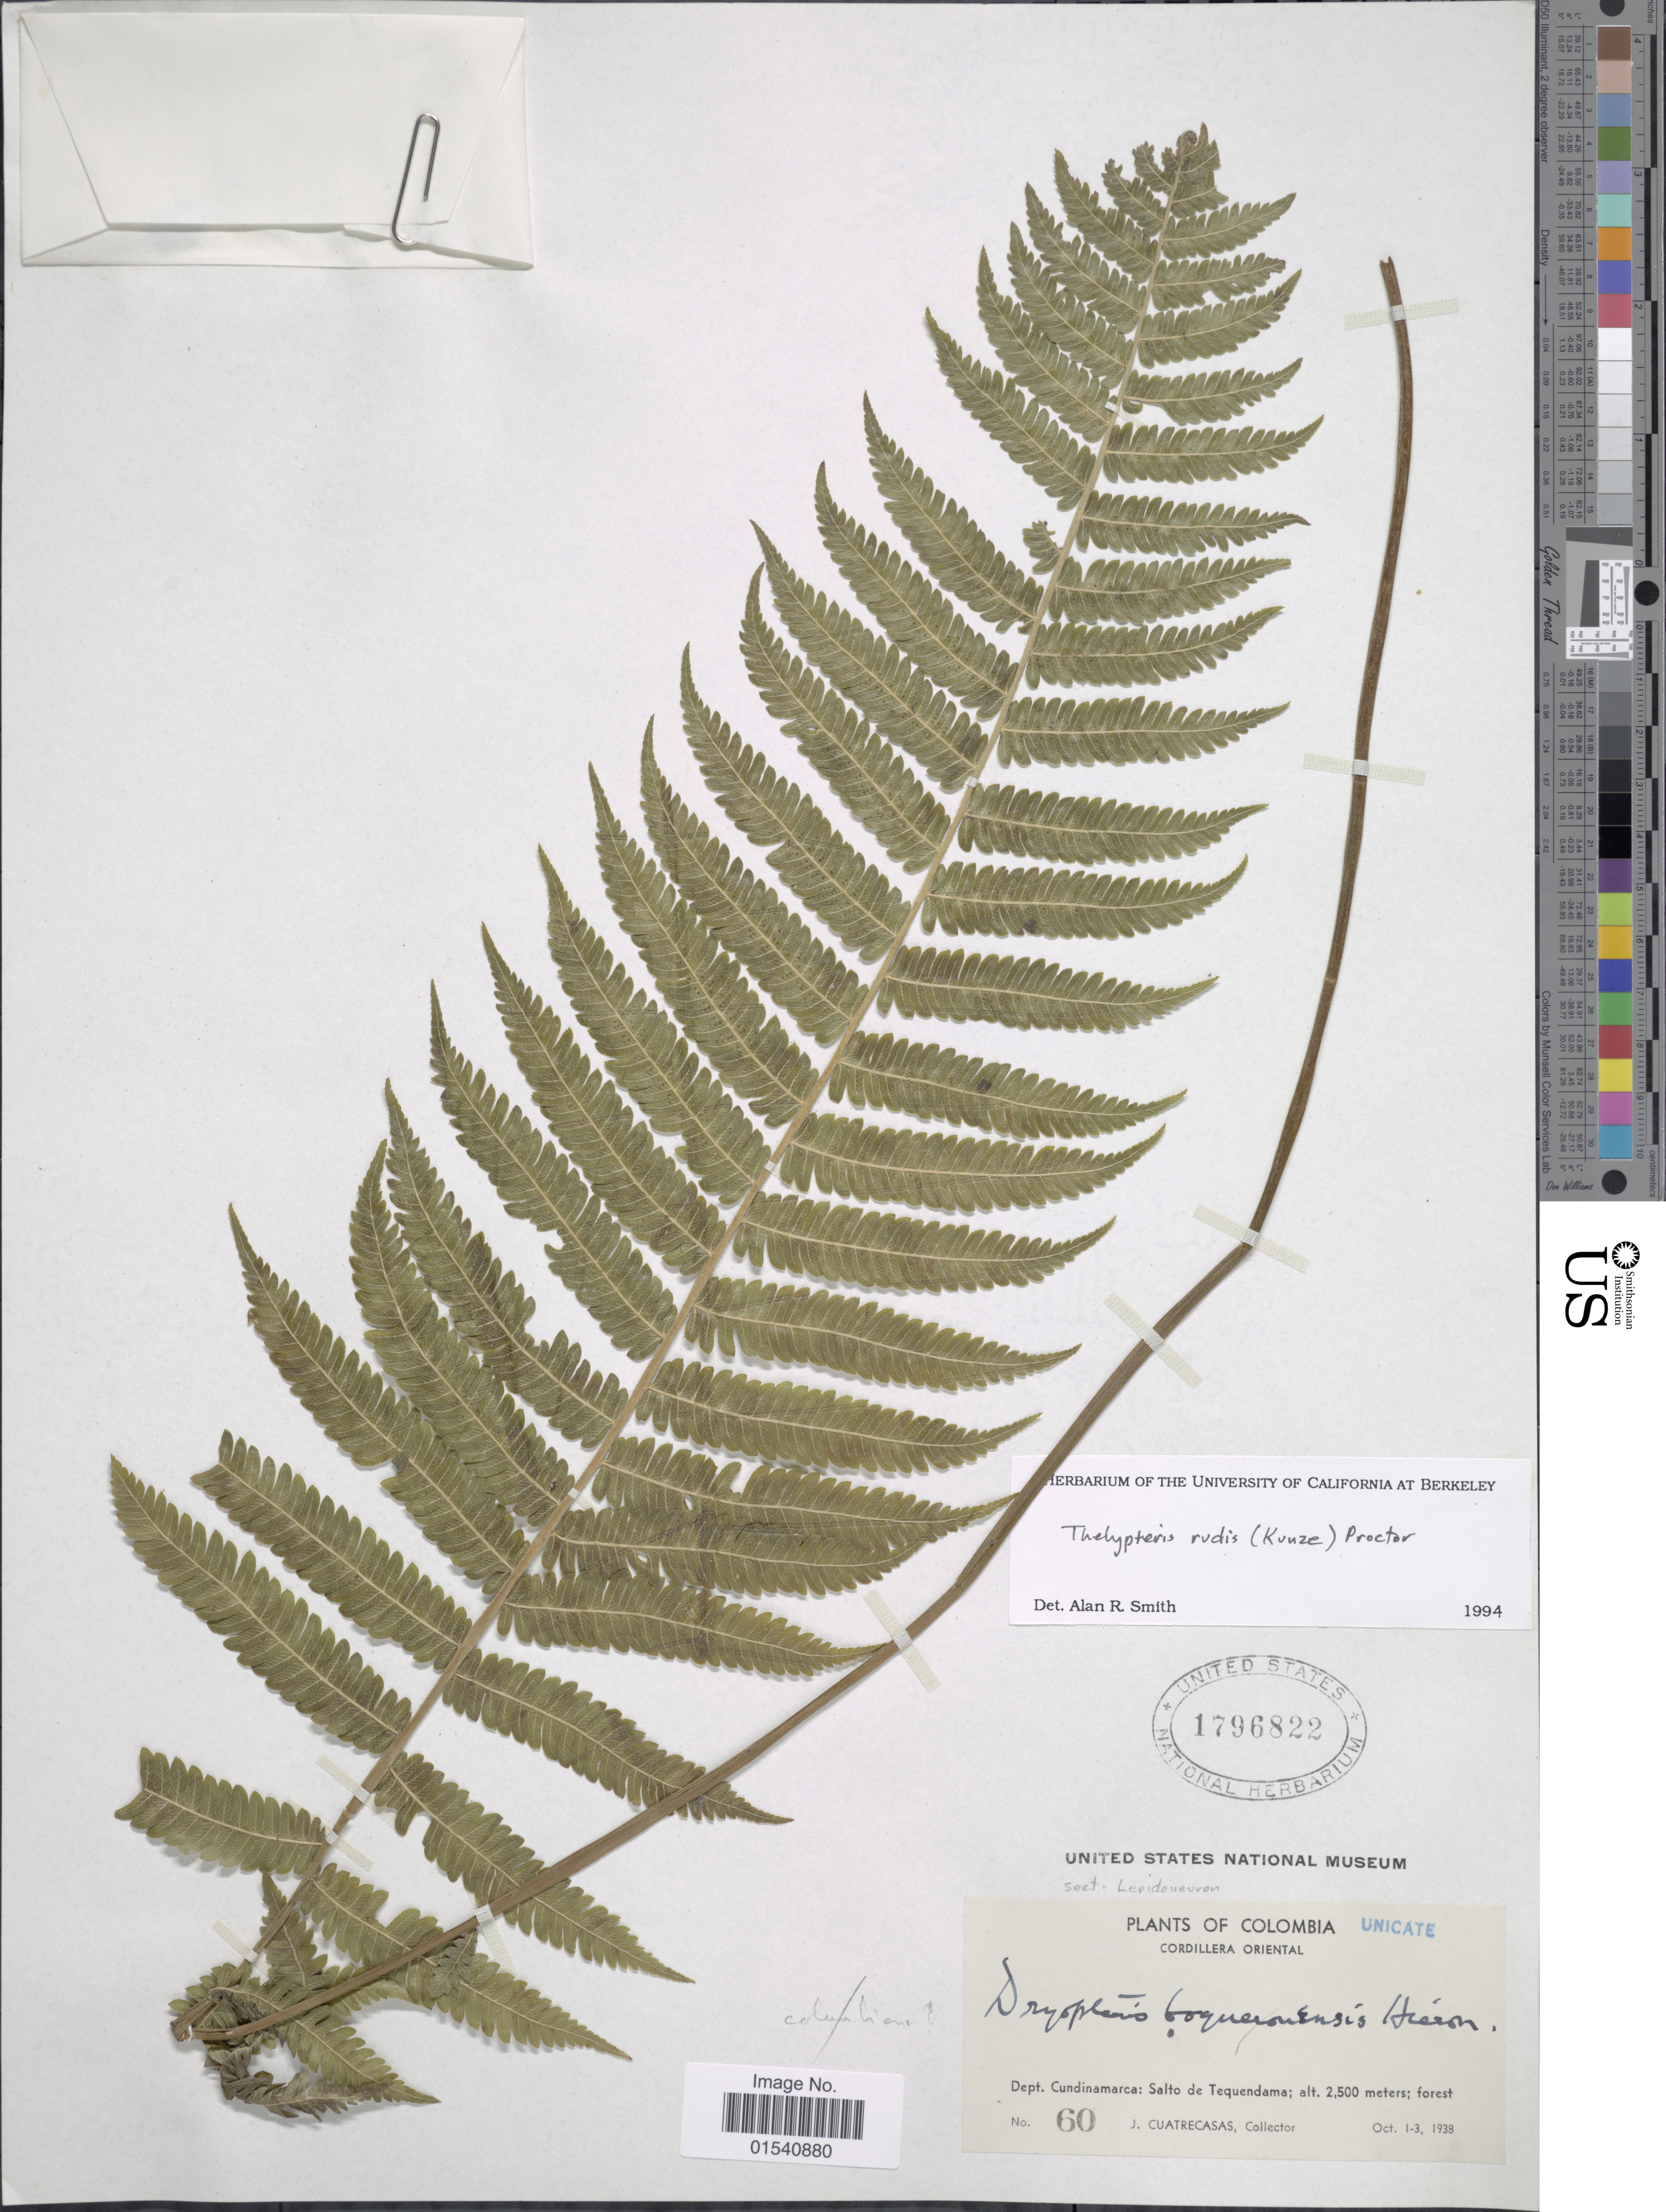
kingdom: Plantae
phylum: Tracheophyta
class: Polypodiopsida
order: Polypodiales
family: Thelypteridaceae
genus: Amauropelta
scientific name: Amauropelta rudis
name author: (Kunze) Pic. Serm.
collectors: J. Cuatrecasas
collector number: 60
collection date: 1938-10-01/1938-10-03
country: Colombia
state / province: Cundinamarca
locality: Cordillera Oriental, Dept. Cundinamarca: Salto de Tequendama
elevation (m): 2500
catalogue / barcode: US 1796822